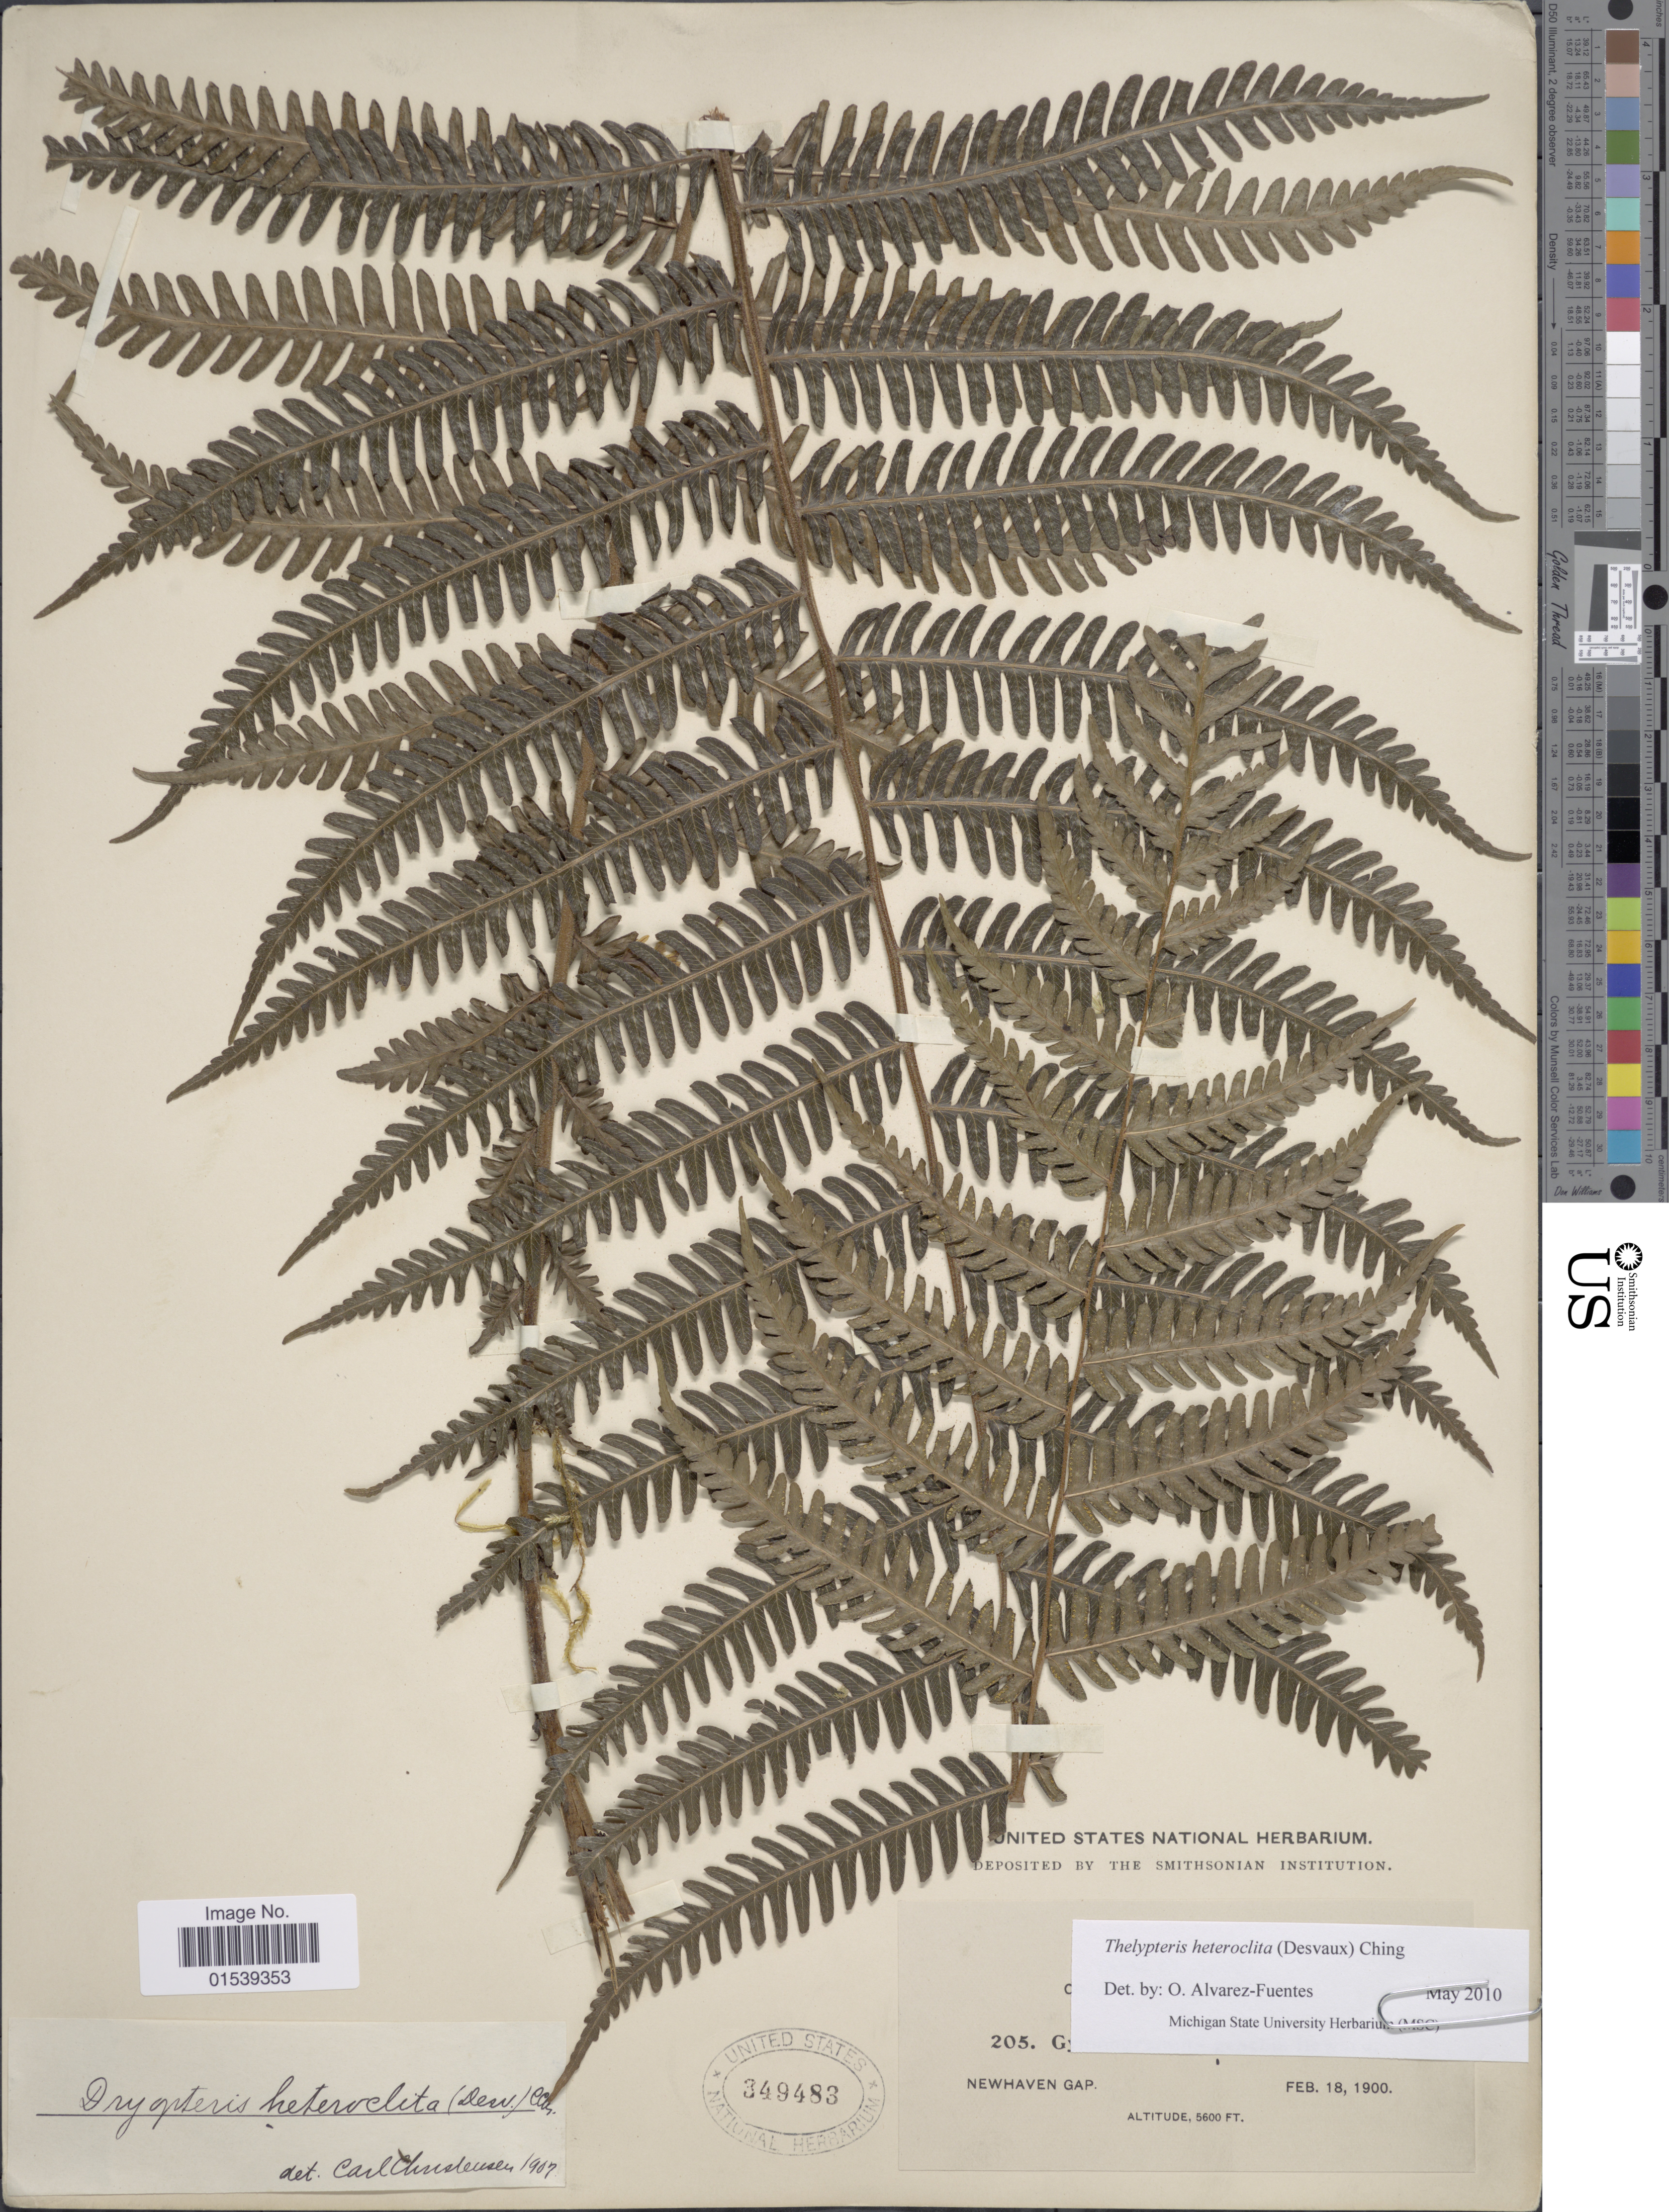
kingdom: Plantae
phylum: Tracheophyta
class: Polypodiopsida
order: Polypodiales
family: Thelypteridaceae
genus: Amauropelta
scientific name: Amauropelta heteroclita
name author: (Desv.) Pic. Serm.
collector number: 205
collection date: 1900-02-18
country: Jamaica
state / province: Saint Andrew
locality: Newhaven Gap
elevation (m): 1707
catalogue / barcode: US 349483